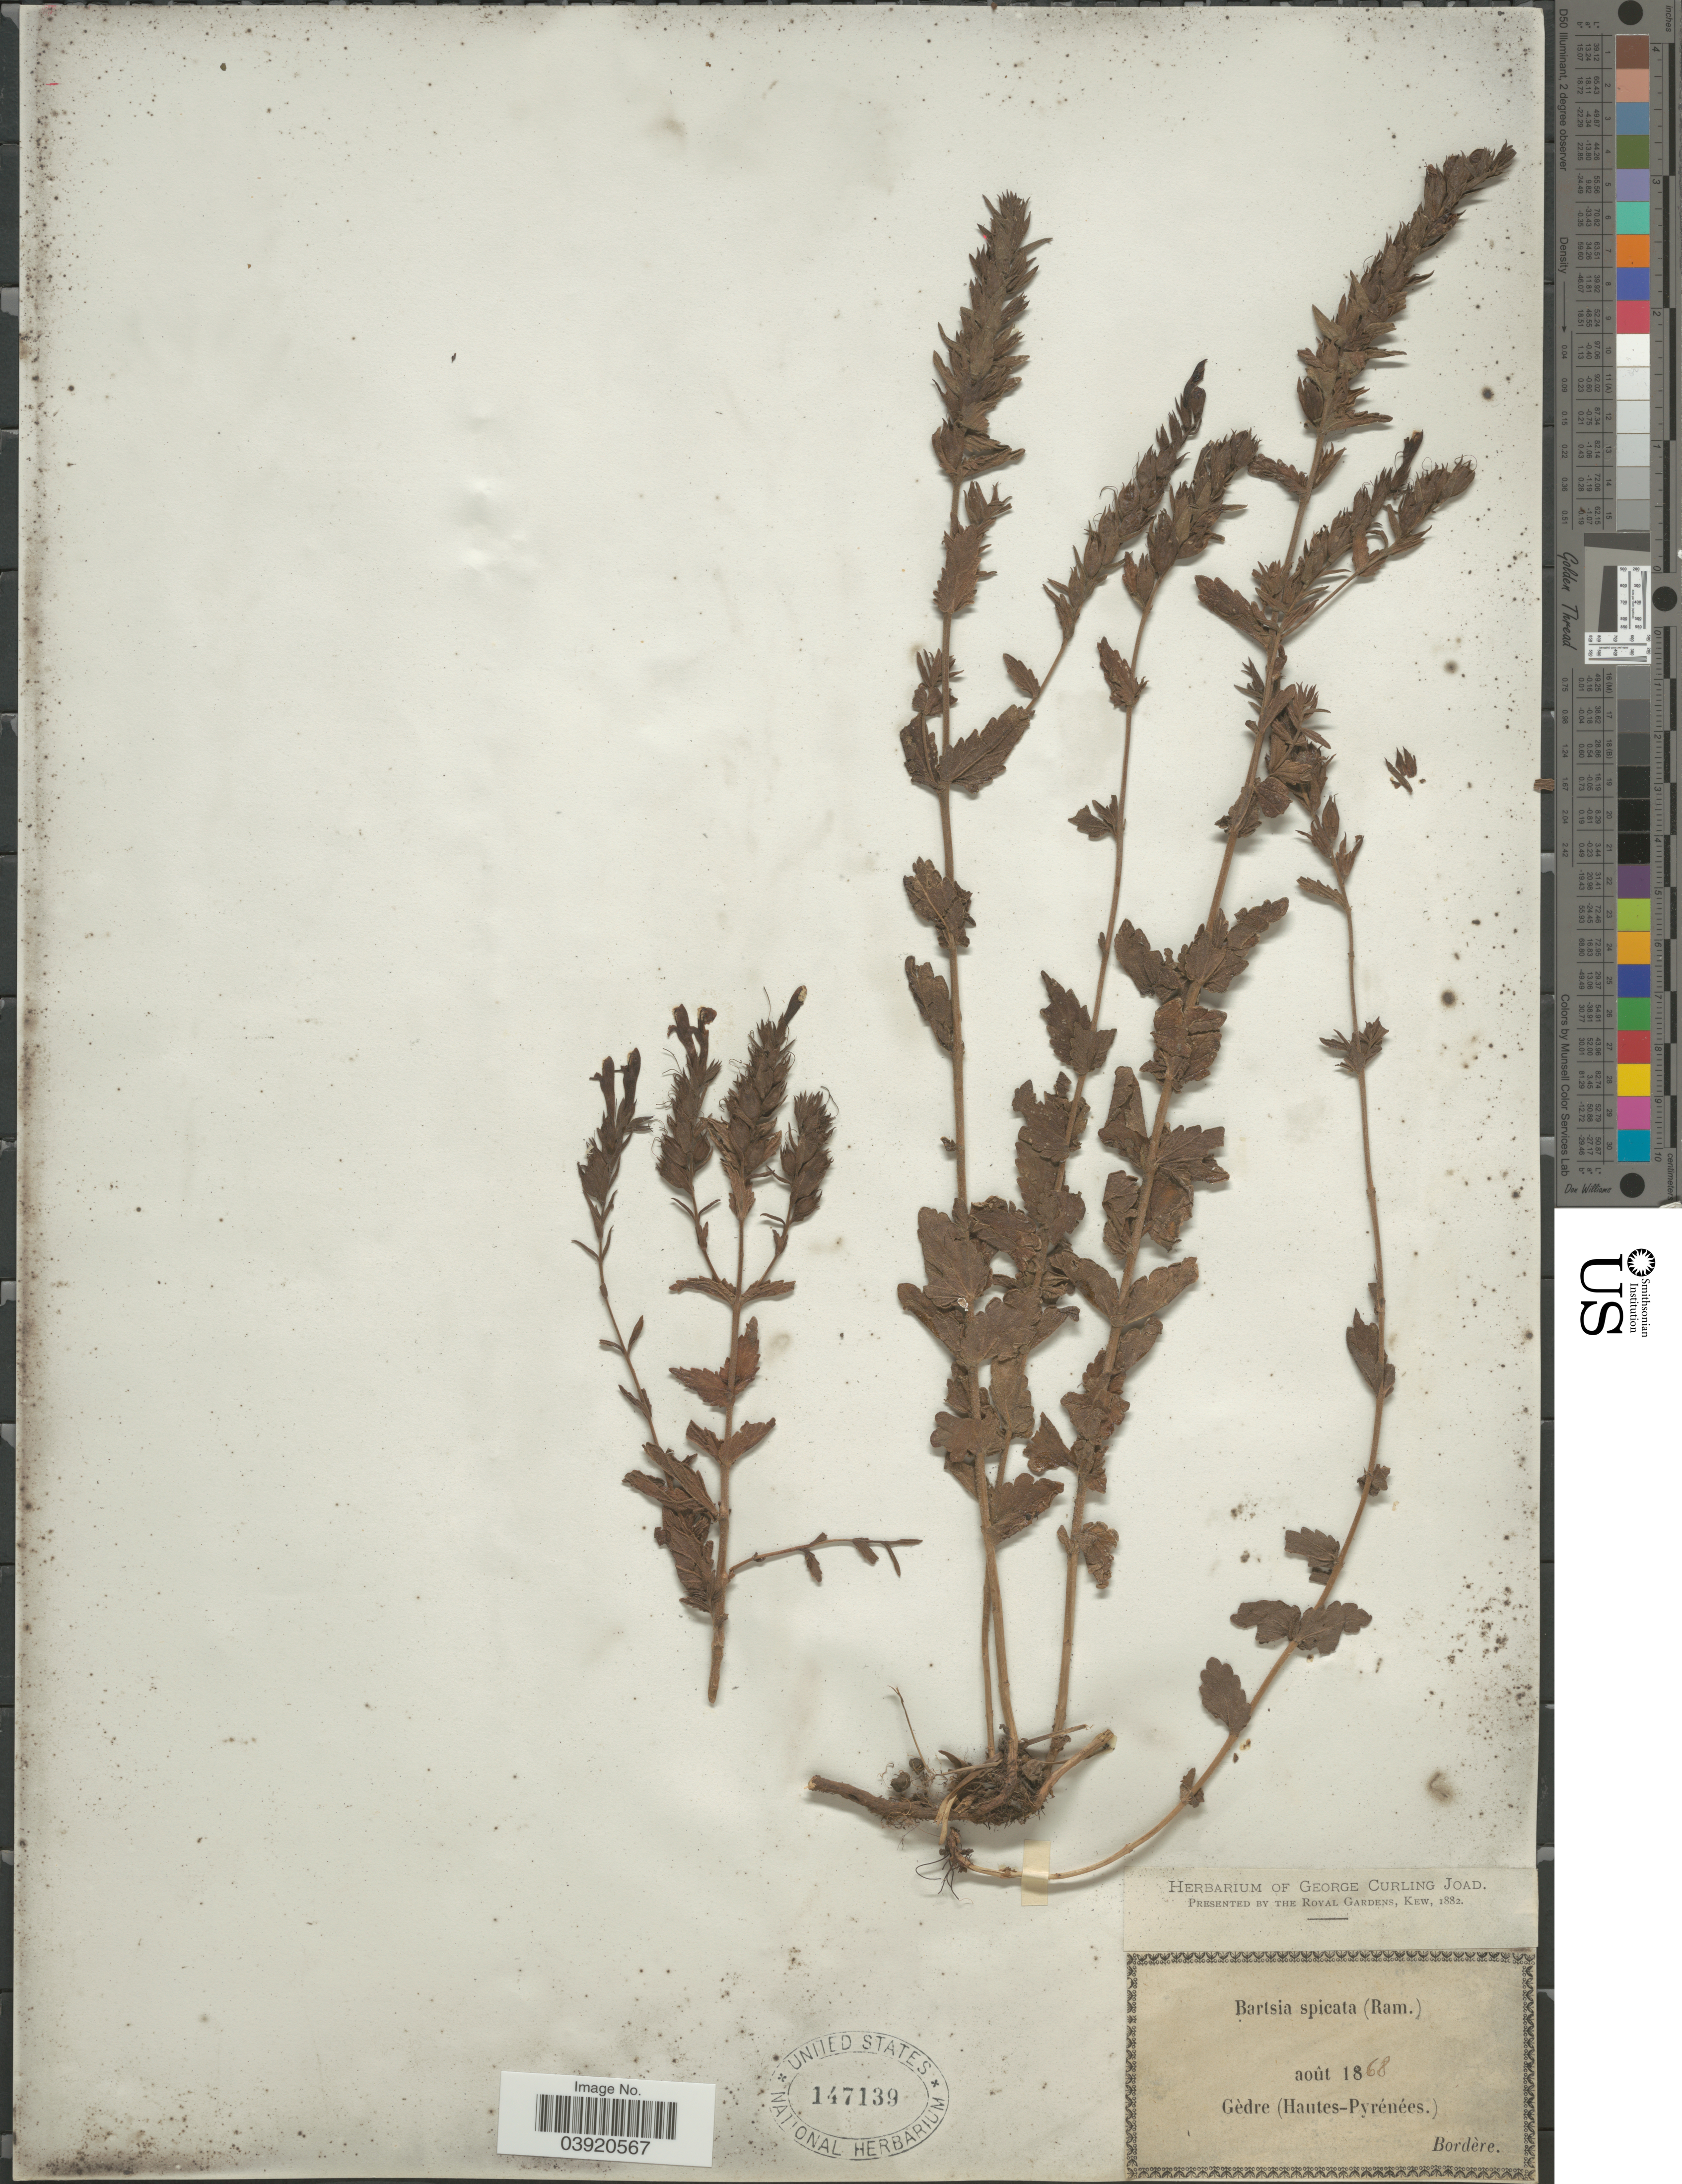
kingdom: Plantae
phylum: Tracheophyta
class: Magnoliopsida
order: Lamiales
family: Orobanchaceae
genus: Bartsia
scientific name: Bartsia spicata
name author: Ramond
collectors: -. Bordère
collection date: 1868-08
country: France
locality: Gèdre (Hautes-Pyrénées.).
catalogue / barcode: US 147139